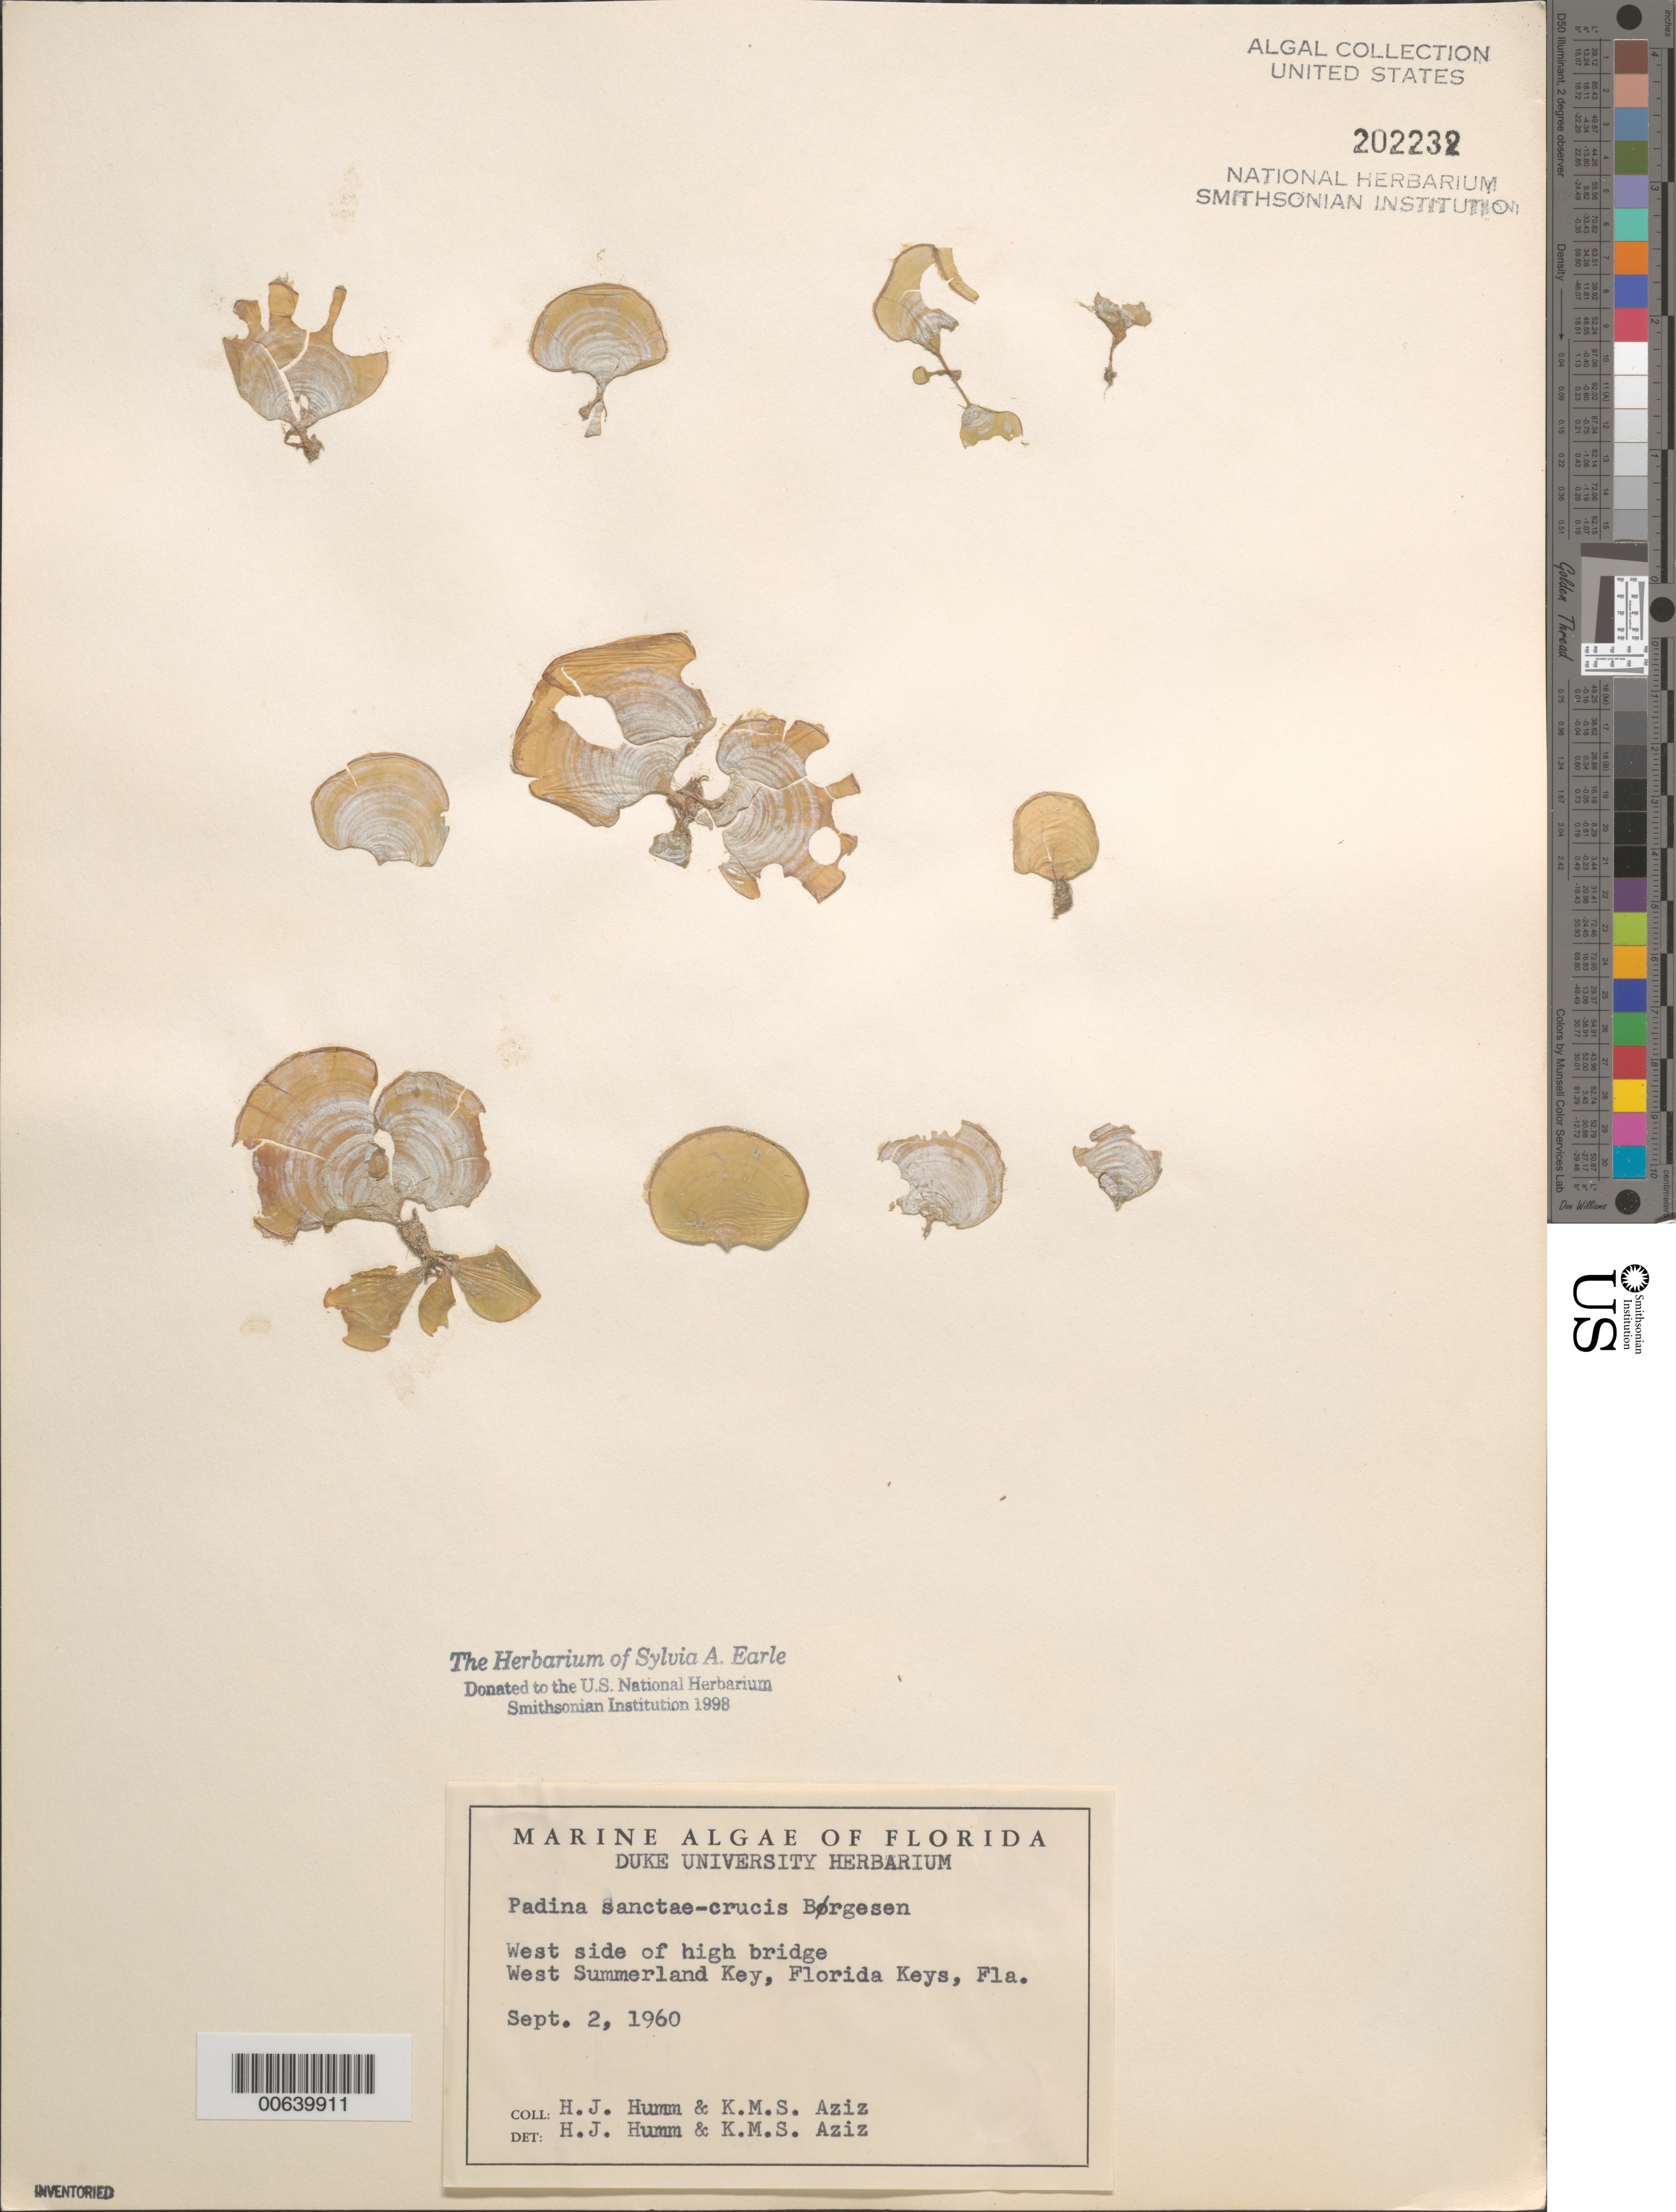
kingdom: Chromista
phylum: Ochrophyta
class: Phaeophyceae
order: Dictyotales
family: Dictyotaceae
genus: Padina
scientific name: Padina sanctae-crucis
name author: Børgesen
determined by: Humm, Harold J.; Aziz, K. M.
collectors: H. J. Humm & K. M. Aziz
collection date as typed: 02 Sep 1960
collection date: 1960-09-02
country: United States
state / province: Florida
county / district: Monroe County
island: West Summerland Key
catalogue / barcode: US 202232